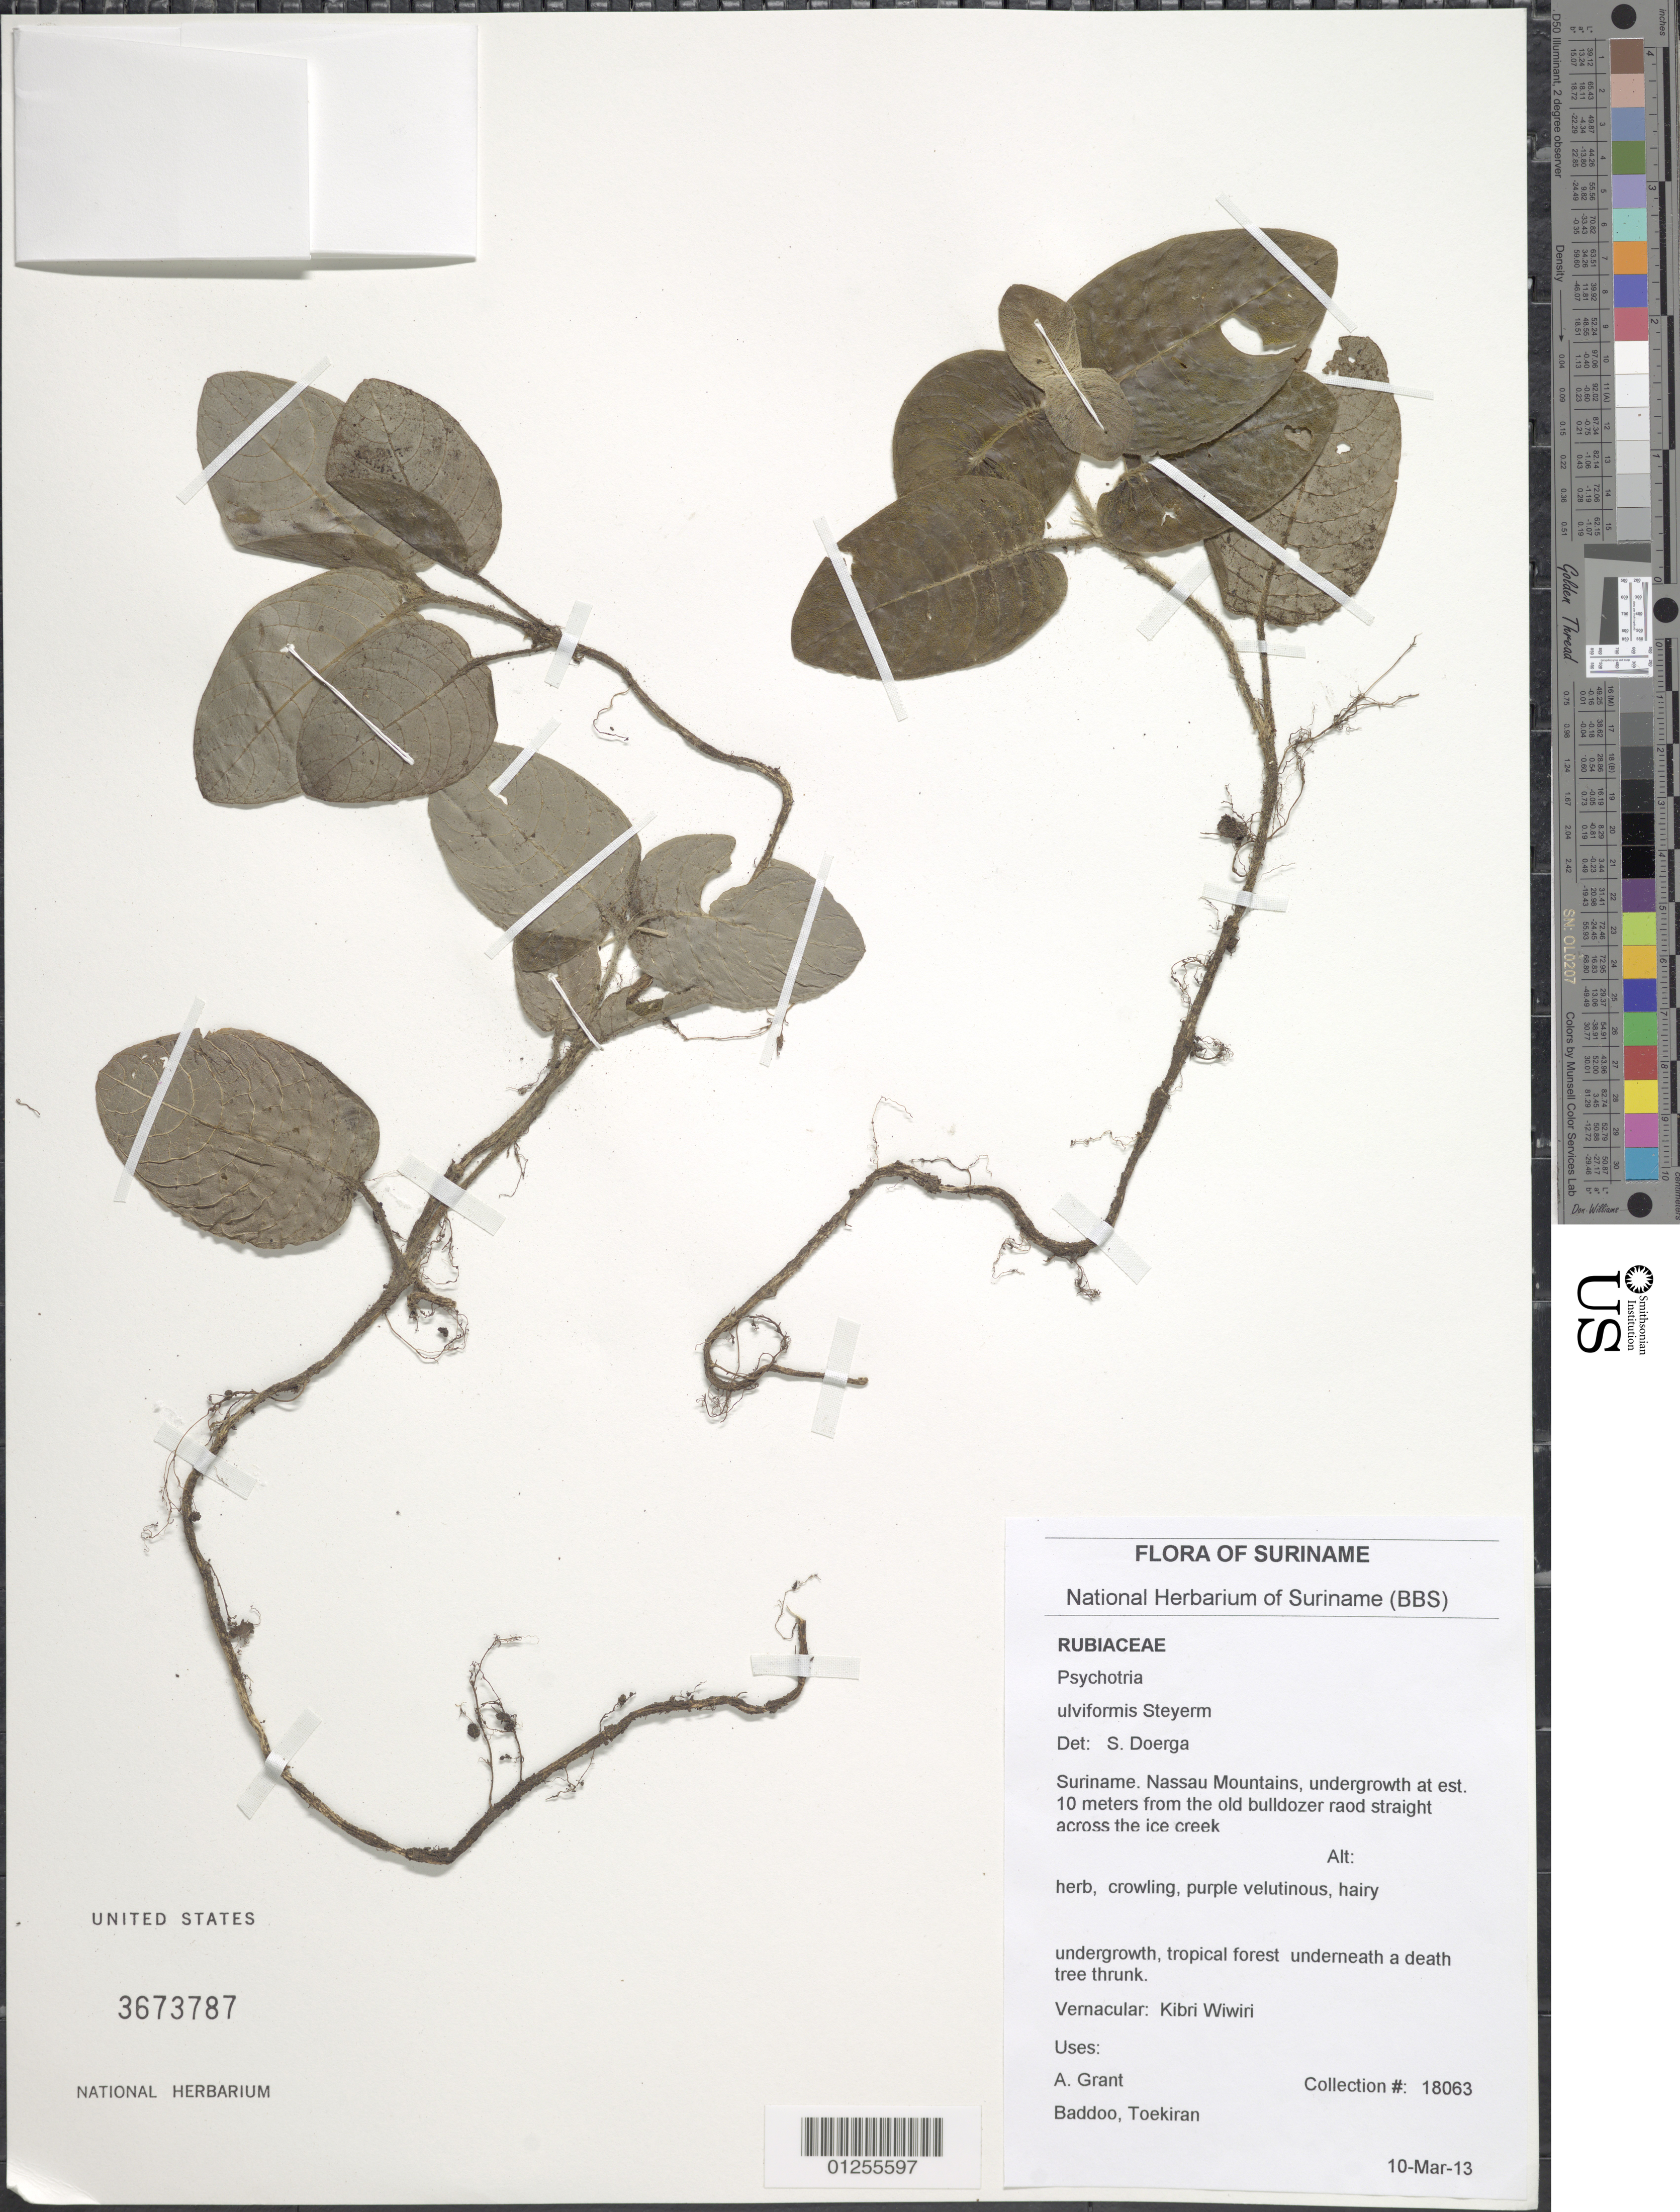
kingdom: Plantae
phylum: Tracheophyta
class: Magnoliopsida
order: Gentianales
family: Rubiaceae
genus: Palicourea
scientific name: Palicourea alba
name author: (Aubl.) Delprete & J.H. Kirkbr.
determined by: Kirkbride, J. H., Jr.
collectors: A. Grant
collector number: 18063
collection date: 2010-03-13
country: Suriname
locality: Nassau Mountains, undergrowth at est. 10 meters from the old bulldozer road straight across the ice creek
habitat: Undergrowth, tropical forest underneath a dead tree trunk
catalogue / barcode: US 3673787